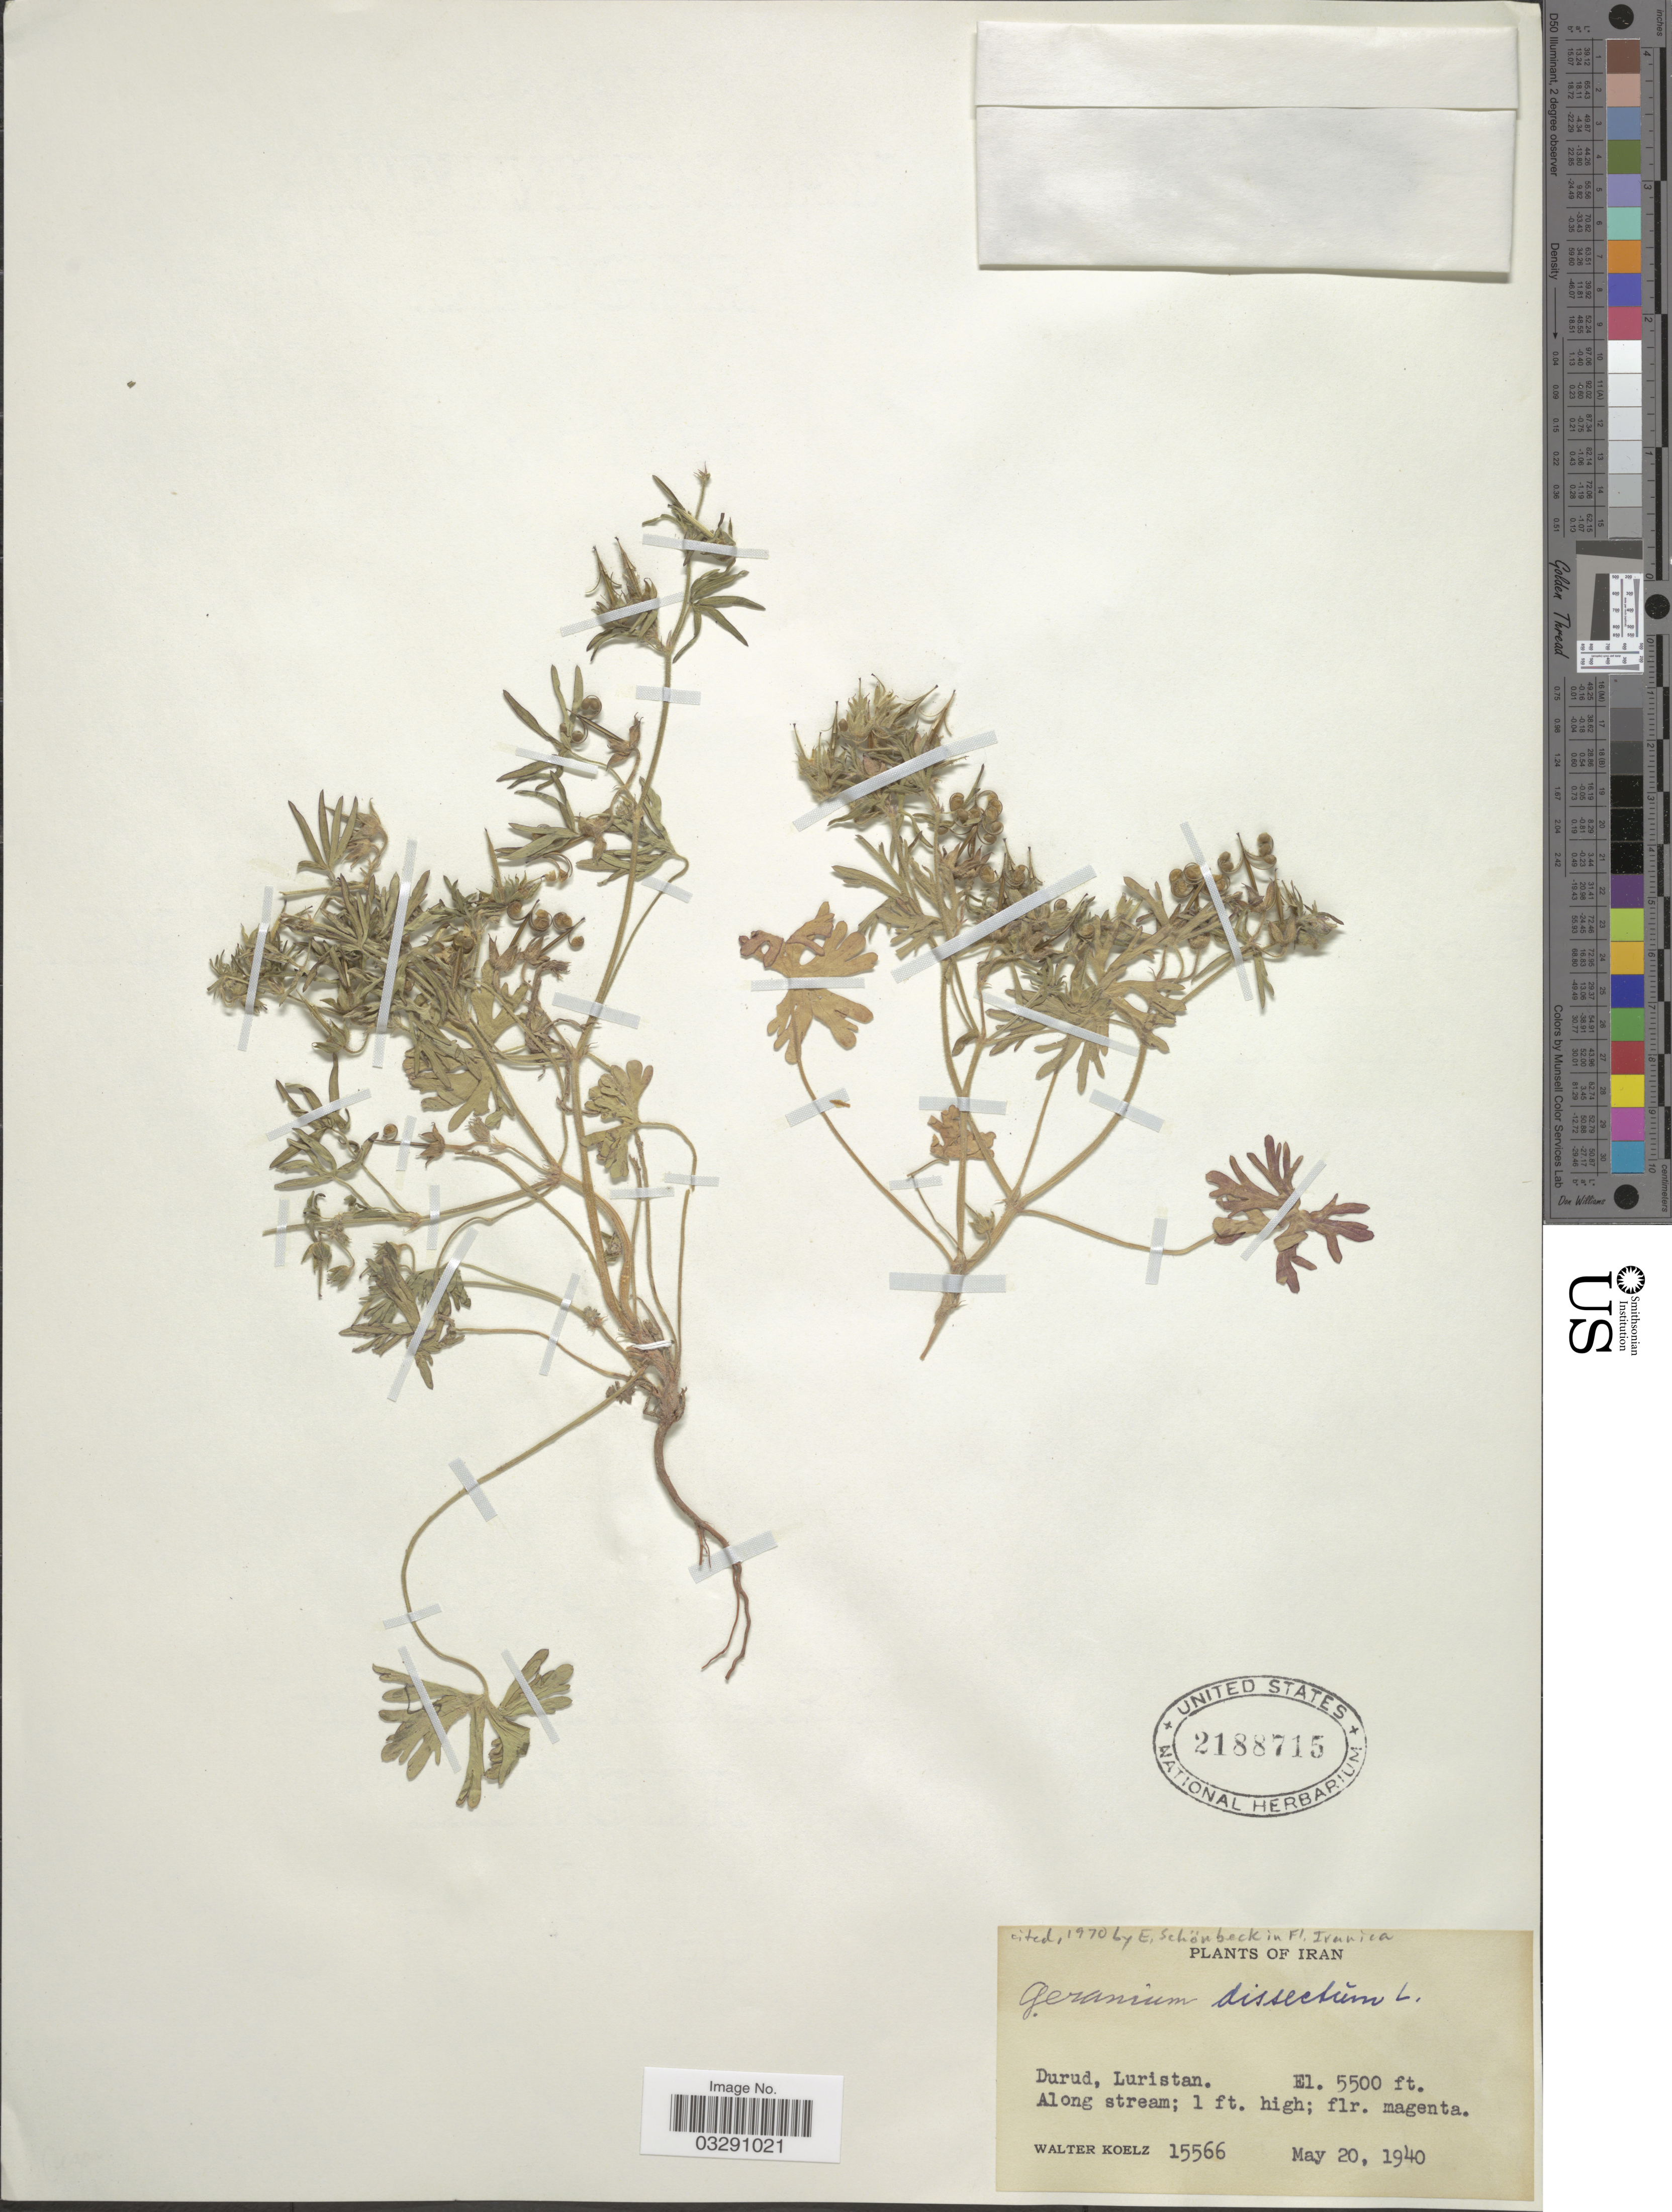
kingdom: Plantae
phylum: Tracheophyta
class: Magnoliopsida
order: Geraniales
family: Geraniaceae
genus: Geranium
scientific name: Geranium dissectum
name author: L.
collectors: W. N. Koelz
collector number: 15566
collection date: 1940-05-20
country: Iran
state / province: Hormozgan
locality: Durud, Laristan.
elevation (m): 1676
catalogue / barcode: US 2188715